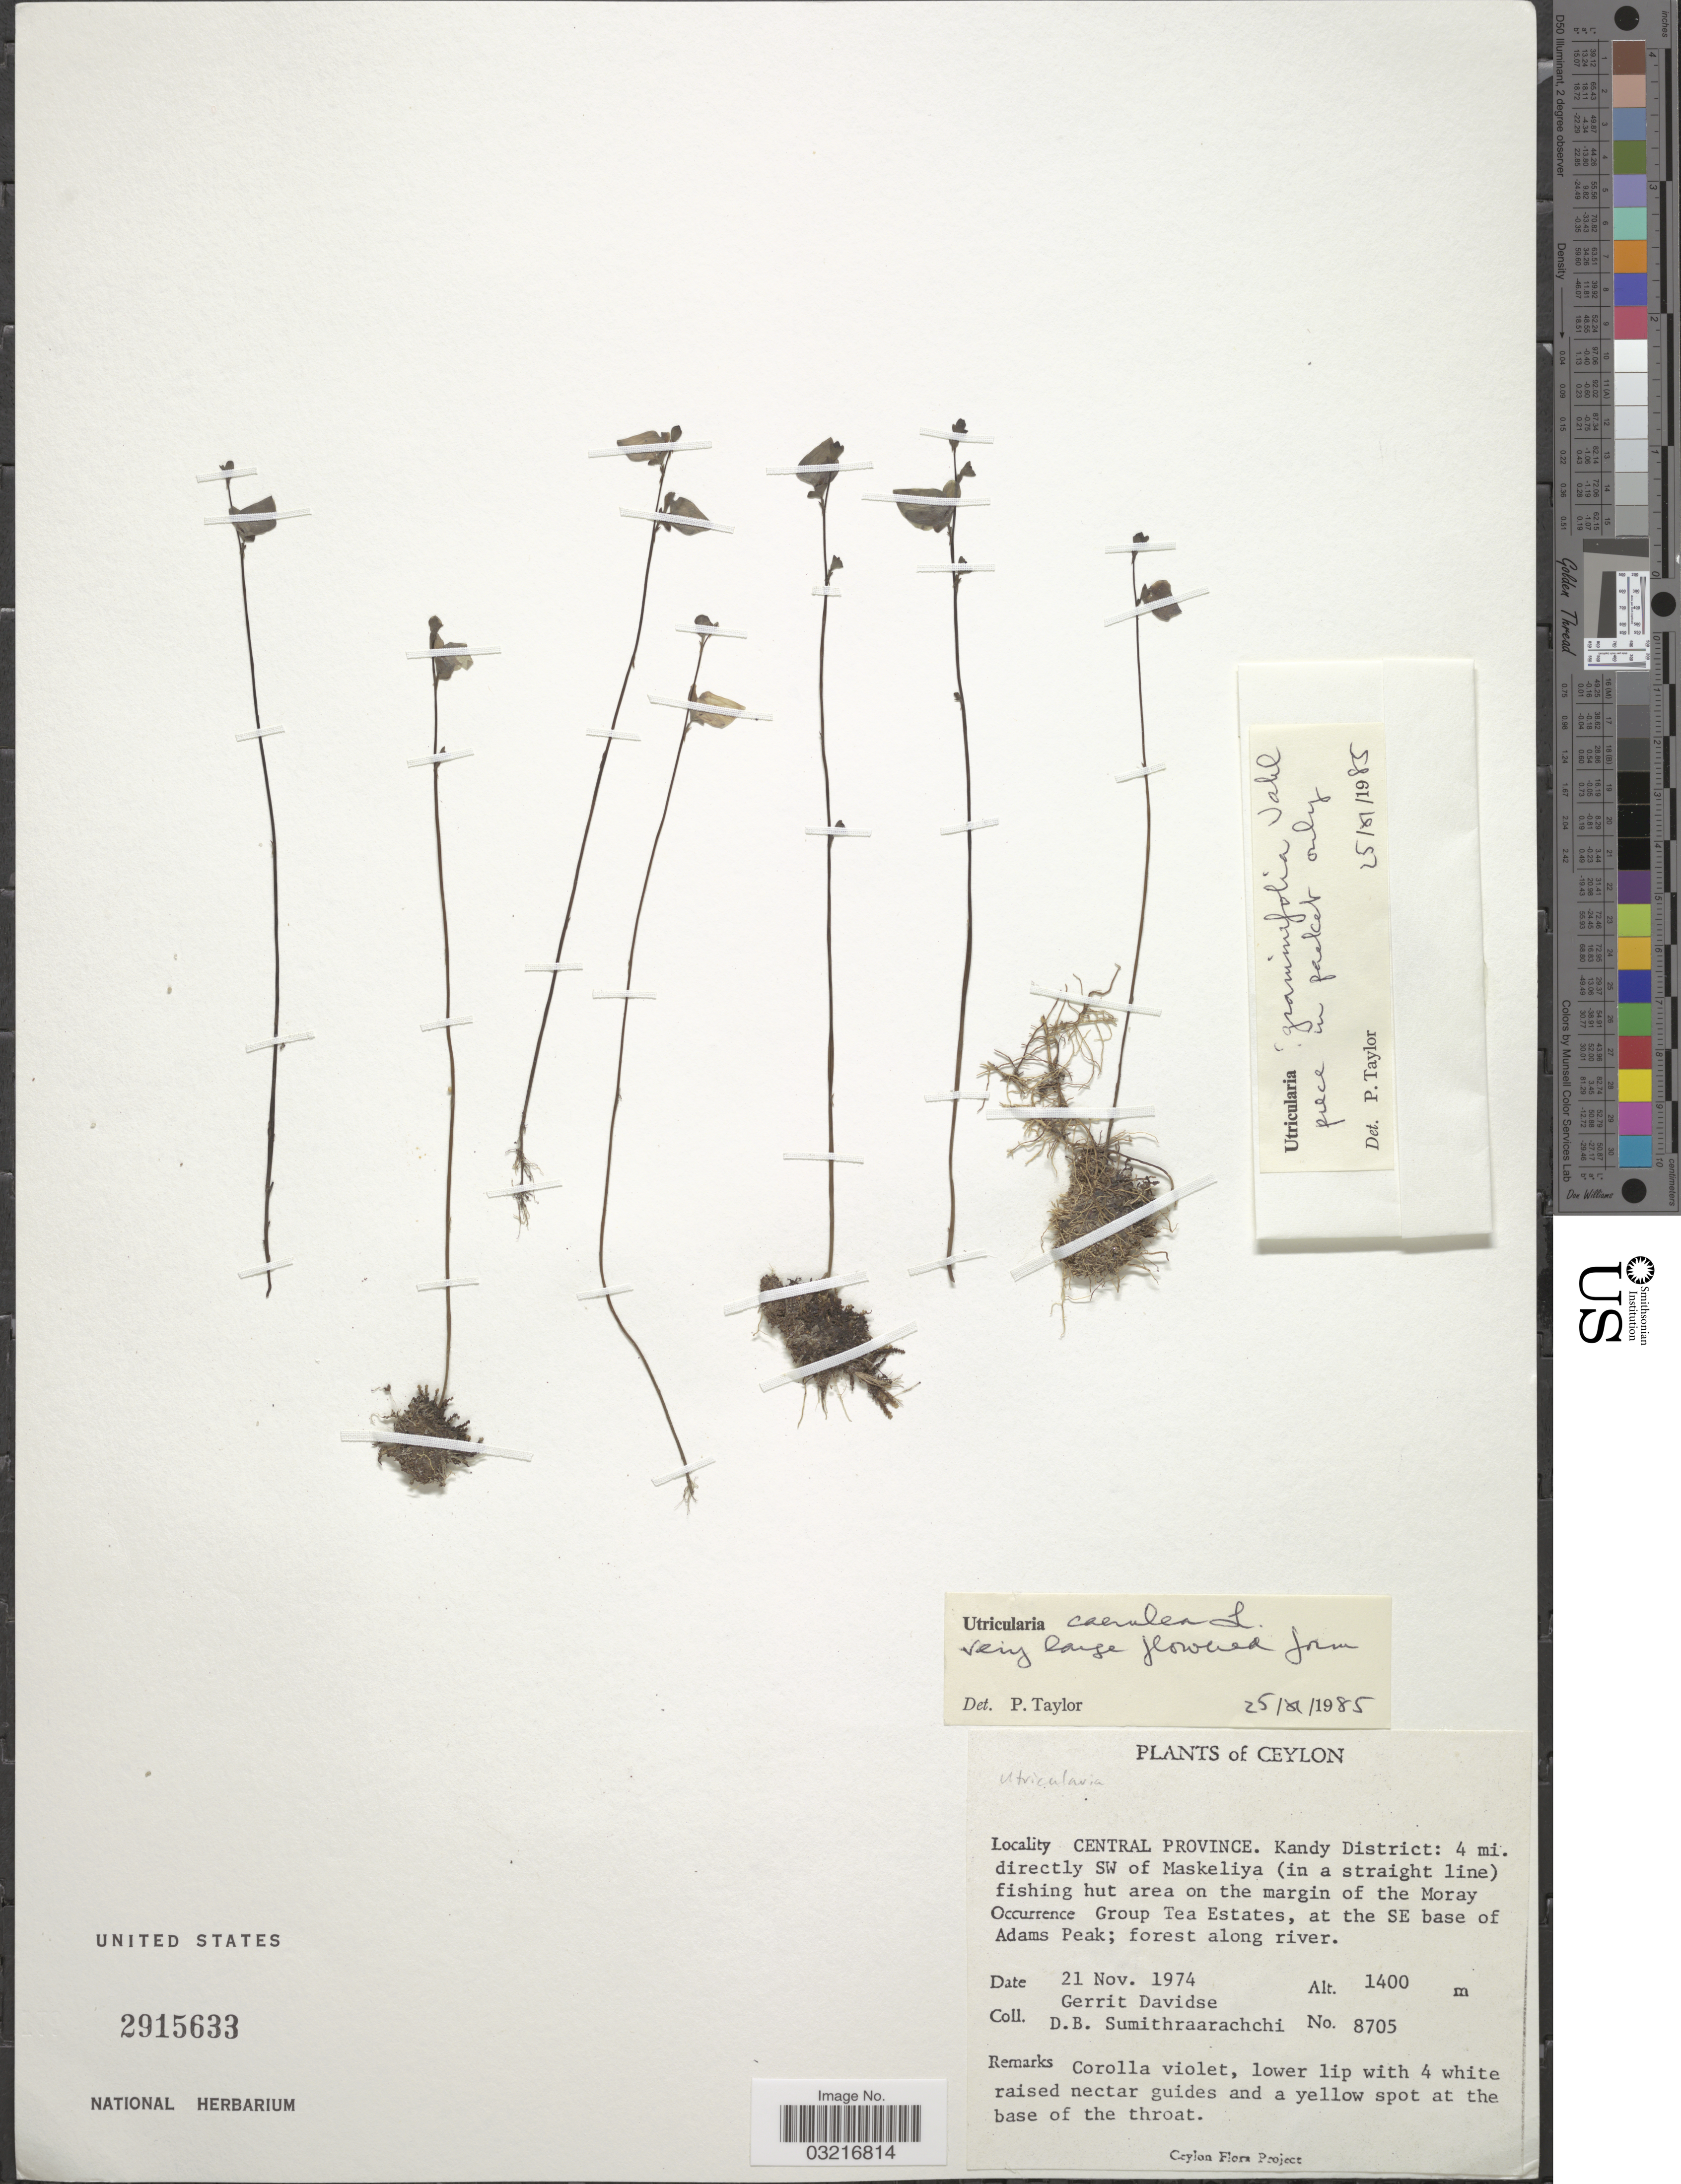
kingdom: Plantae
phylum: Tracheophyta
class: Magnoliopsida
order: Lamiales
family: Lentibulariaceae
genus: Utricularia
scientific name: Utricularia caerulea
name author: L.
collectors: G. Davidse & D. B. Sumithraarachchi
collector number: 8705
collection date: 1974-11-21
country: Sri Lanka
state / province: Central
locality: Ceylon, Kandy District: 4 mi. directly SW of Maskeliya (in a straight line) fishing hut area on the margin of the Moray, Group Tea Estates, at the SE base of Adams Peak.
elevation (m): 1400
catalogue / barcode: US 2915633